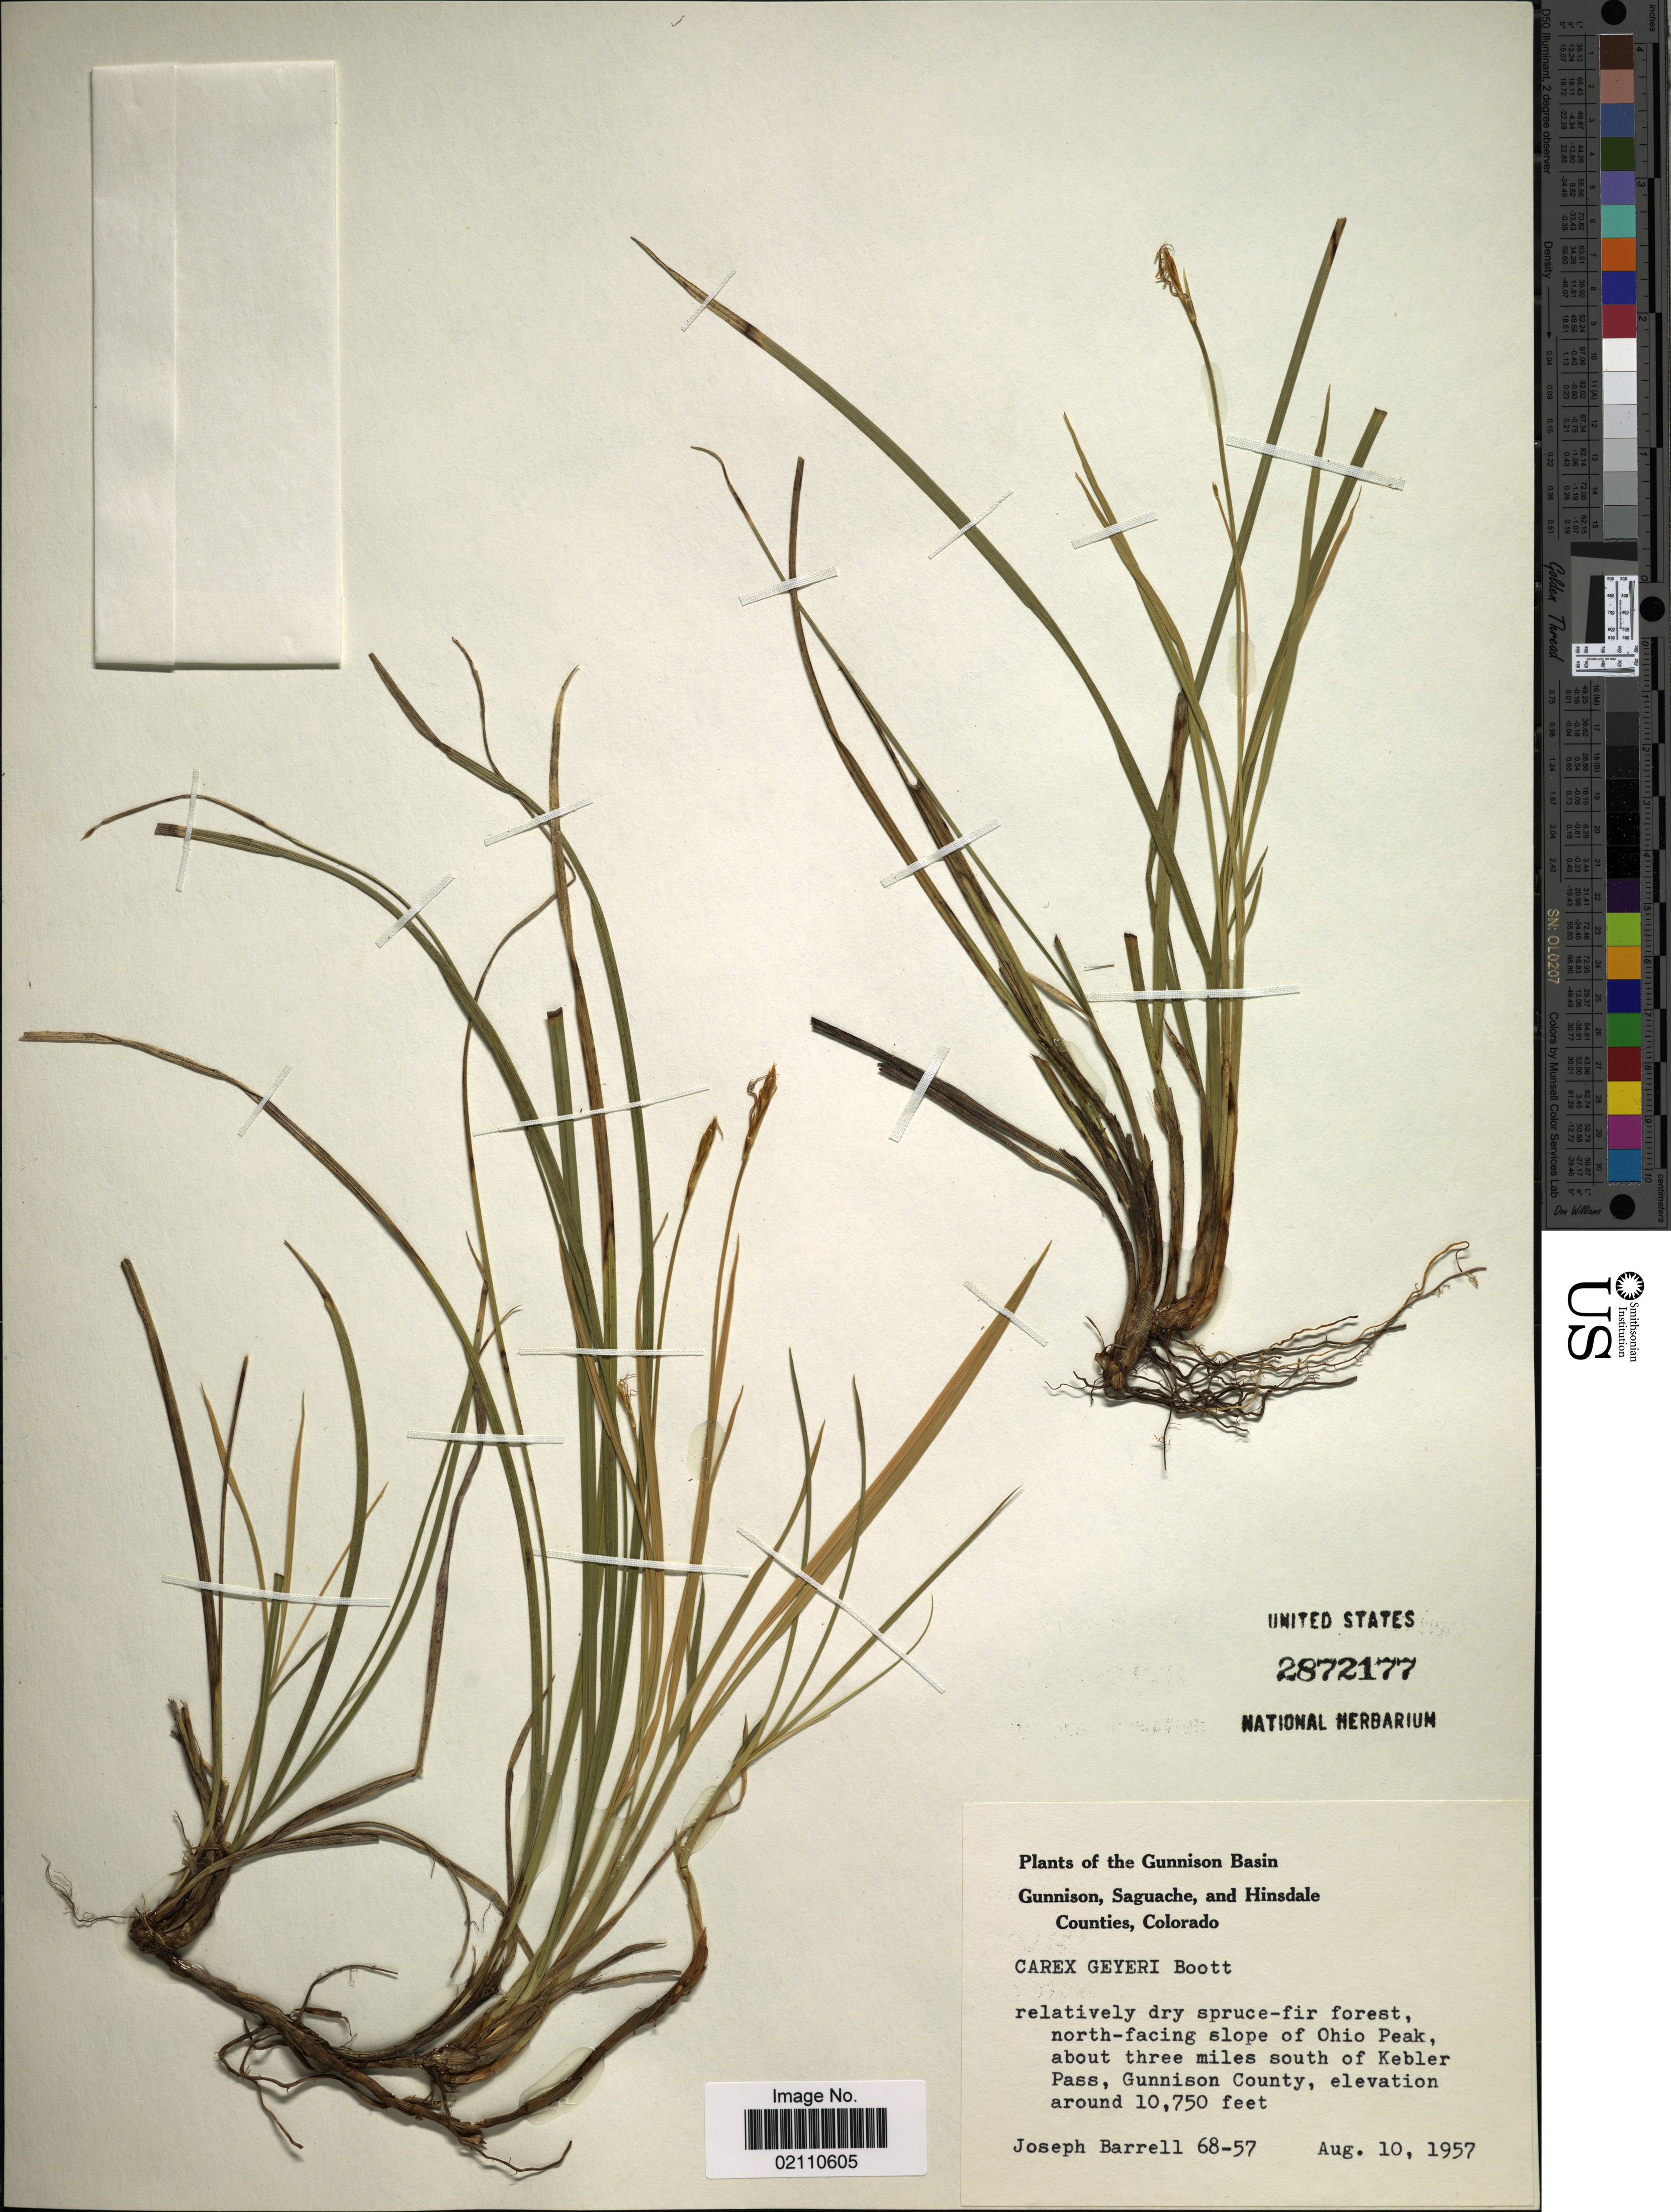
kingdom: Plantae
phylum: Tracheophyta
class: Liliopsida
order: Poales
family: Cyperaceae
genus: Carex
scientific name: Carex geyeri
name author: Boott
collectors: J. Barrell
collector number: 68-57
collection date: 1957-08-10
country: United States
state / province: Colorado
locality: Gunnison Basin, Gunnison, Saguache, and Hisndale Counties. Slope of Ohio Peak, about three miles south of Kebler Pass, Gunnison County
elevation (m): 3277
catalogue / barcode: US 2872177